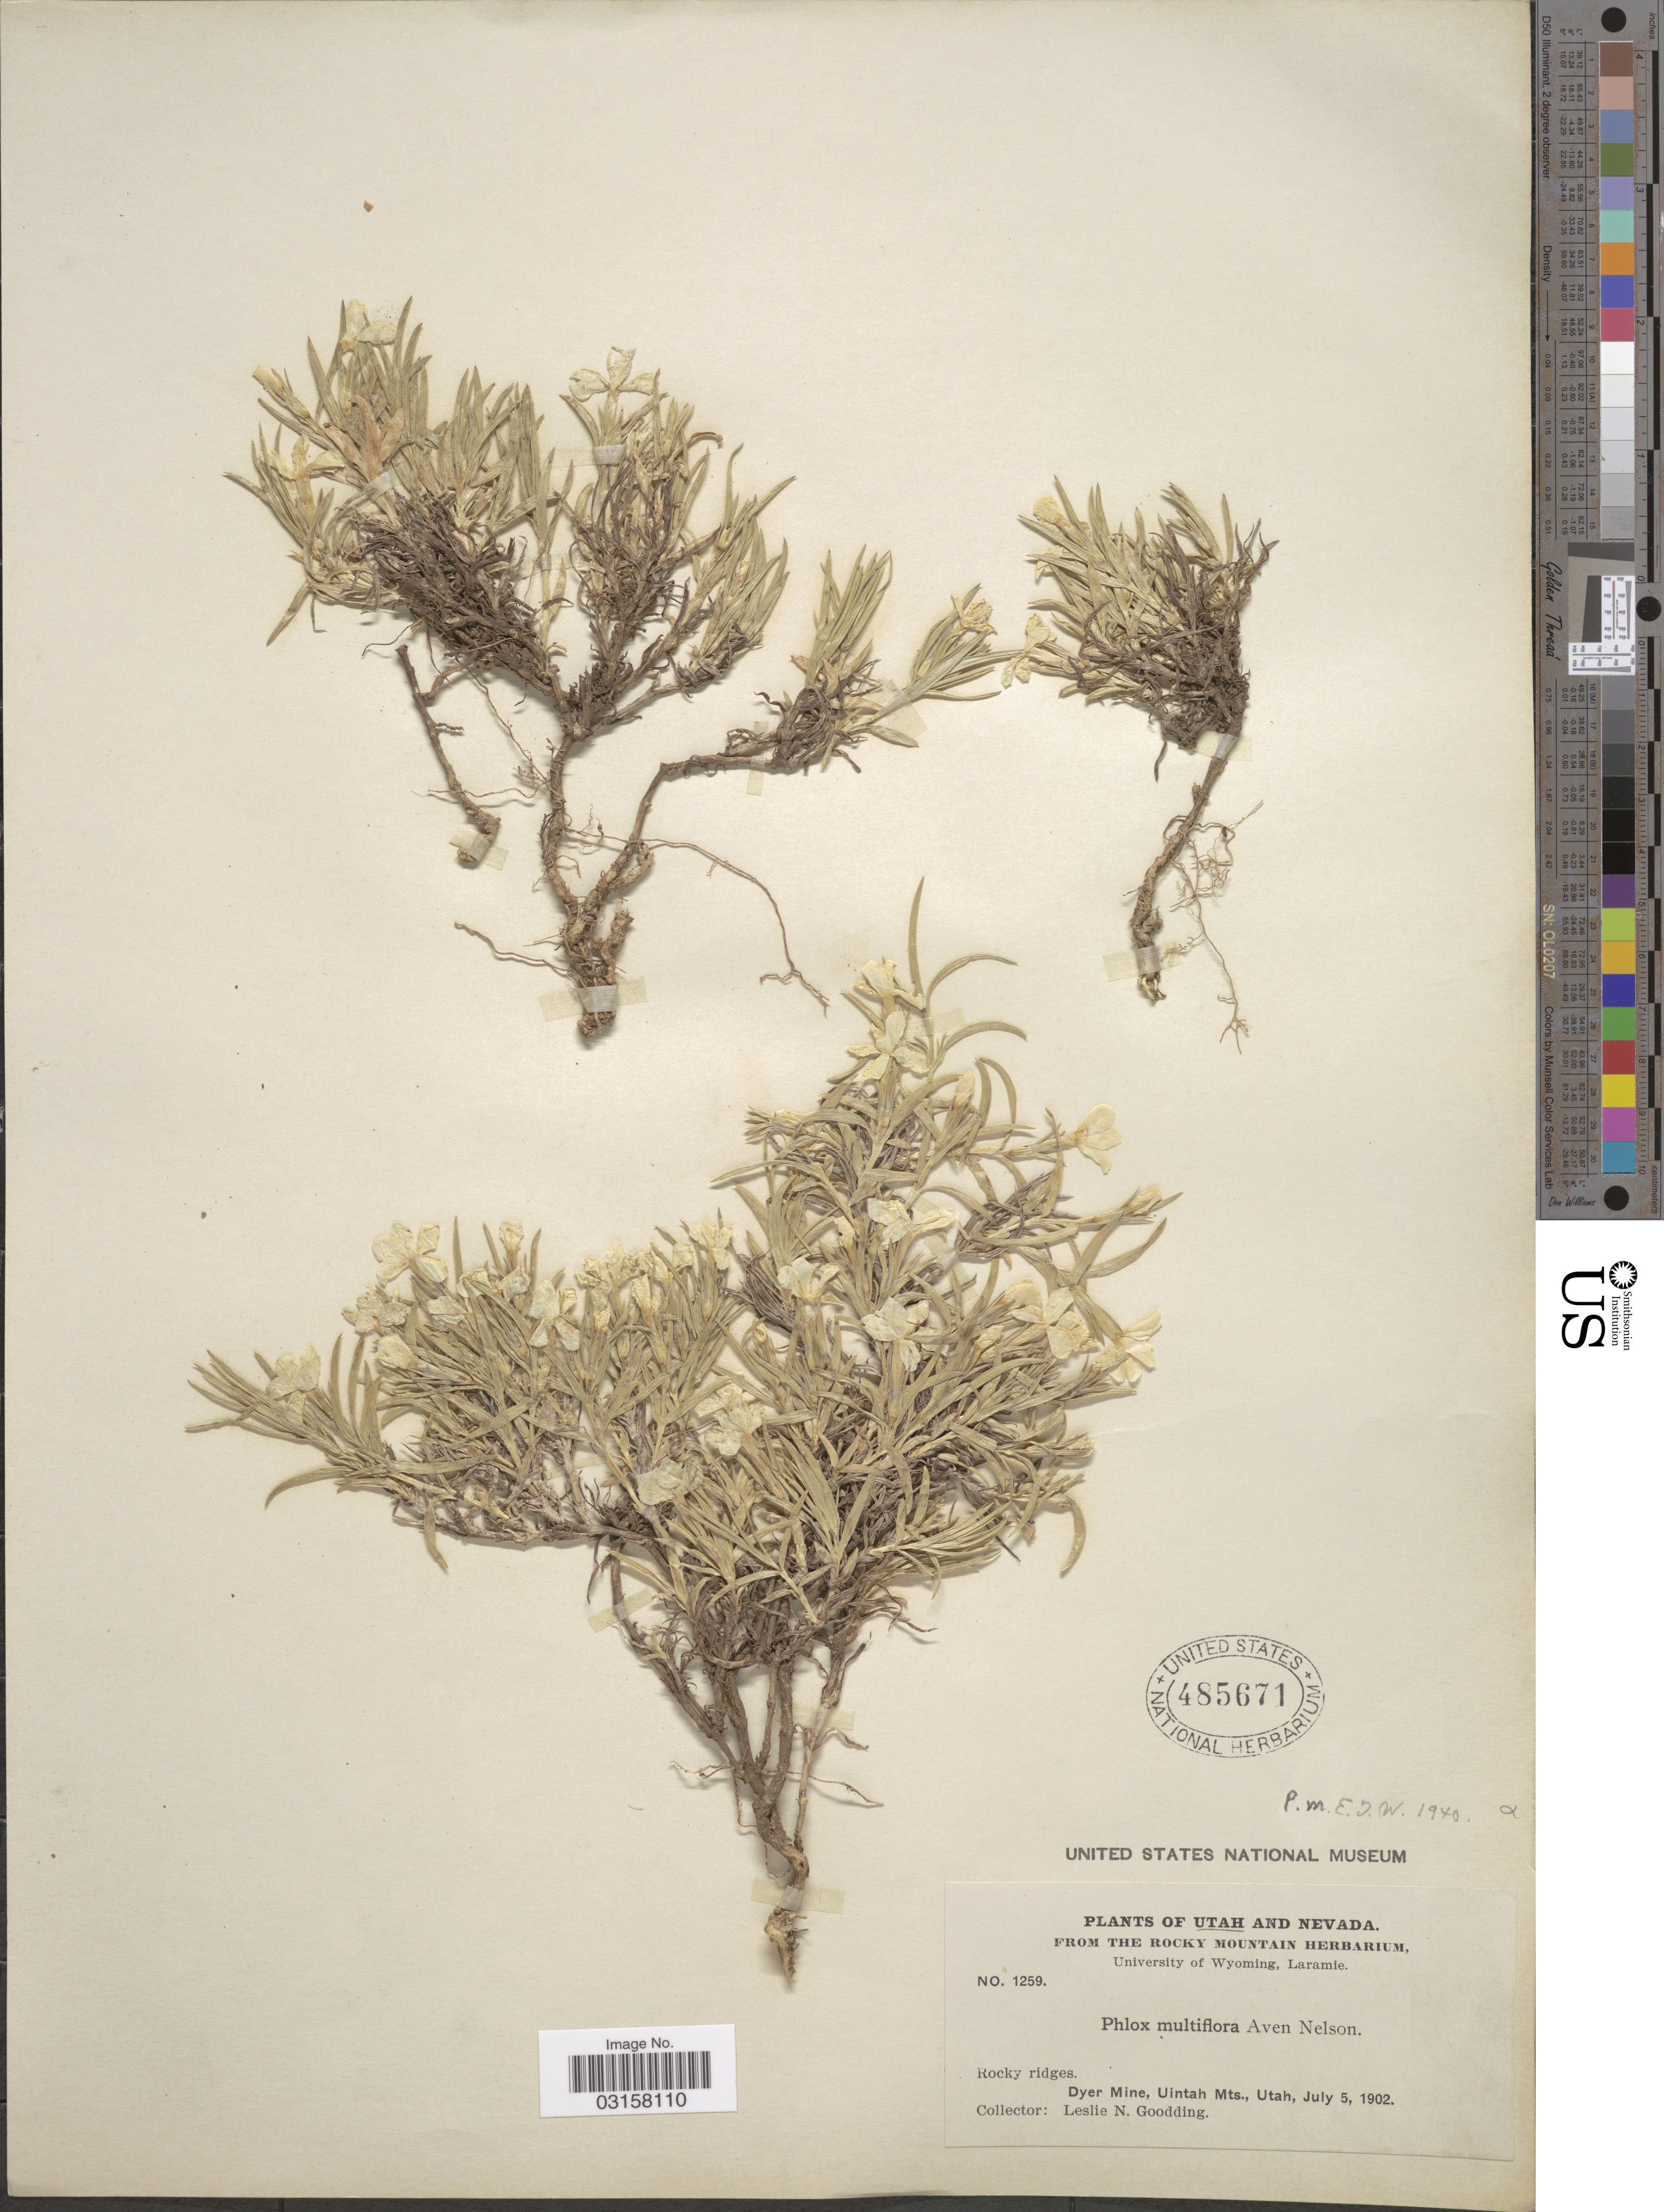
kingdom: Plantae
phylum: Tracheophyta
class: Magnoliopsida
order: Ericales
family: Polemoniaceae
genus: Phlox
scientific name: Phlox multiflora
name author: A. Nelson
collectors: L. N. Goodding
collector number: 1259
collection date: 1902-07-05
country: United States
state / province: Utah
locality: Dyer Mine, Uintah Mts.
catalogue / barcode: US 485671